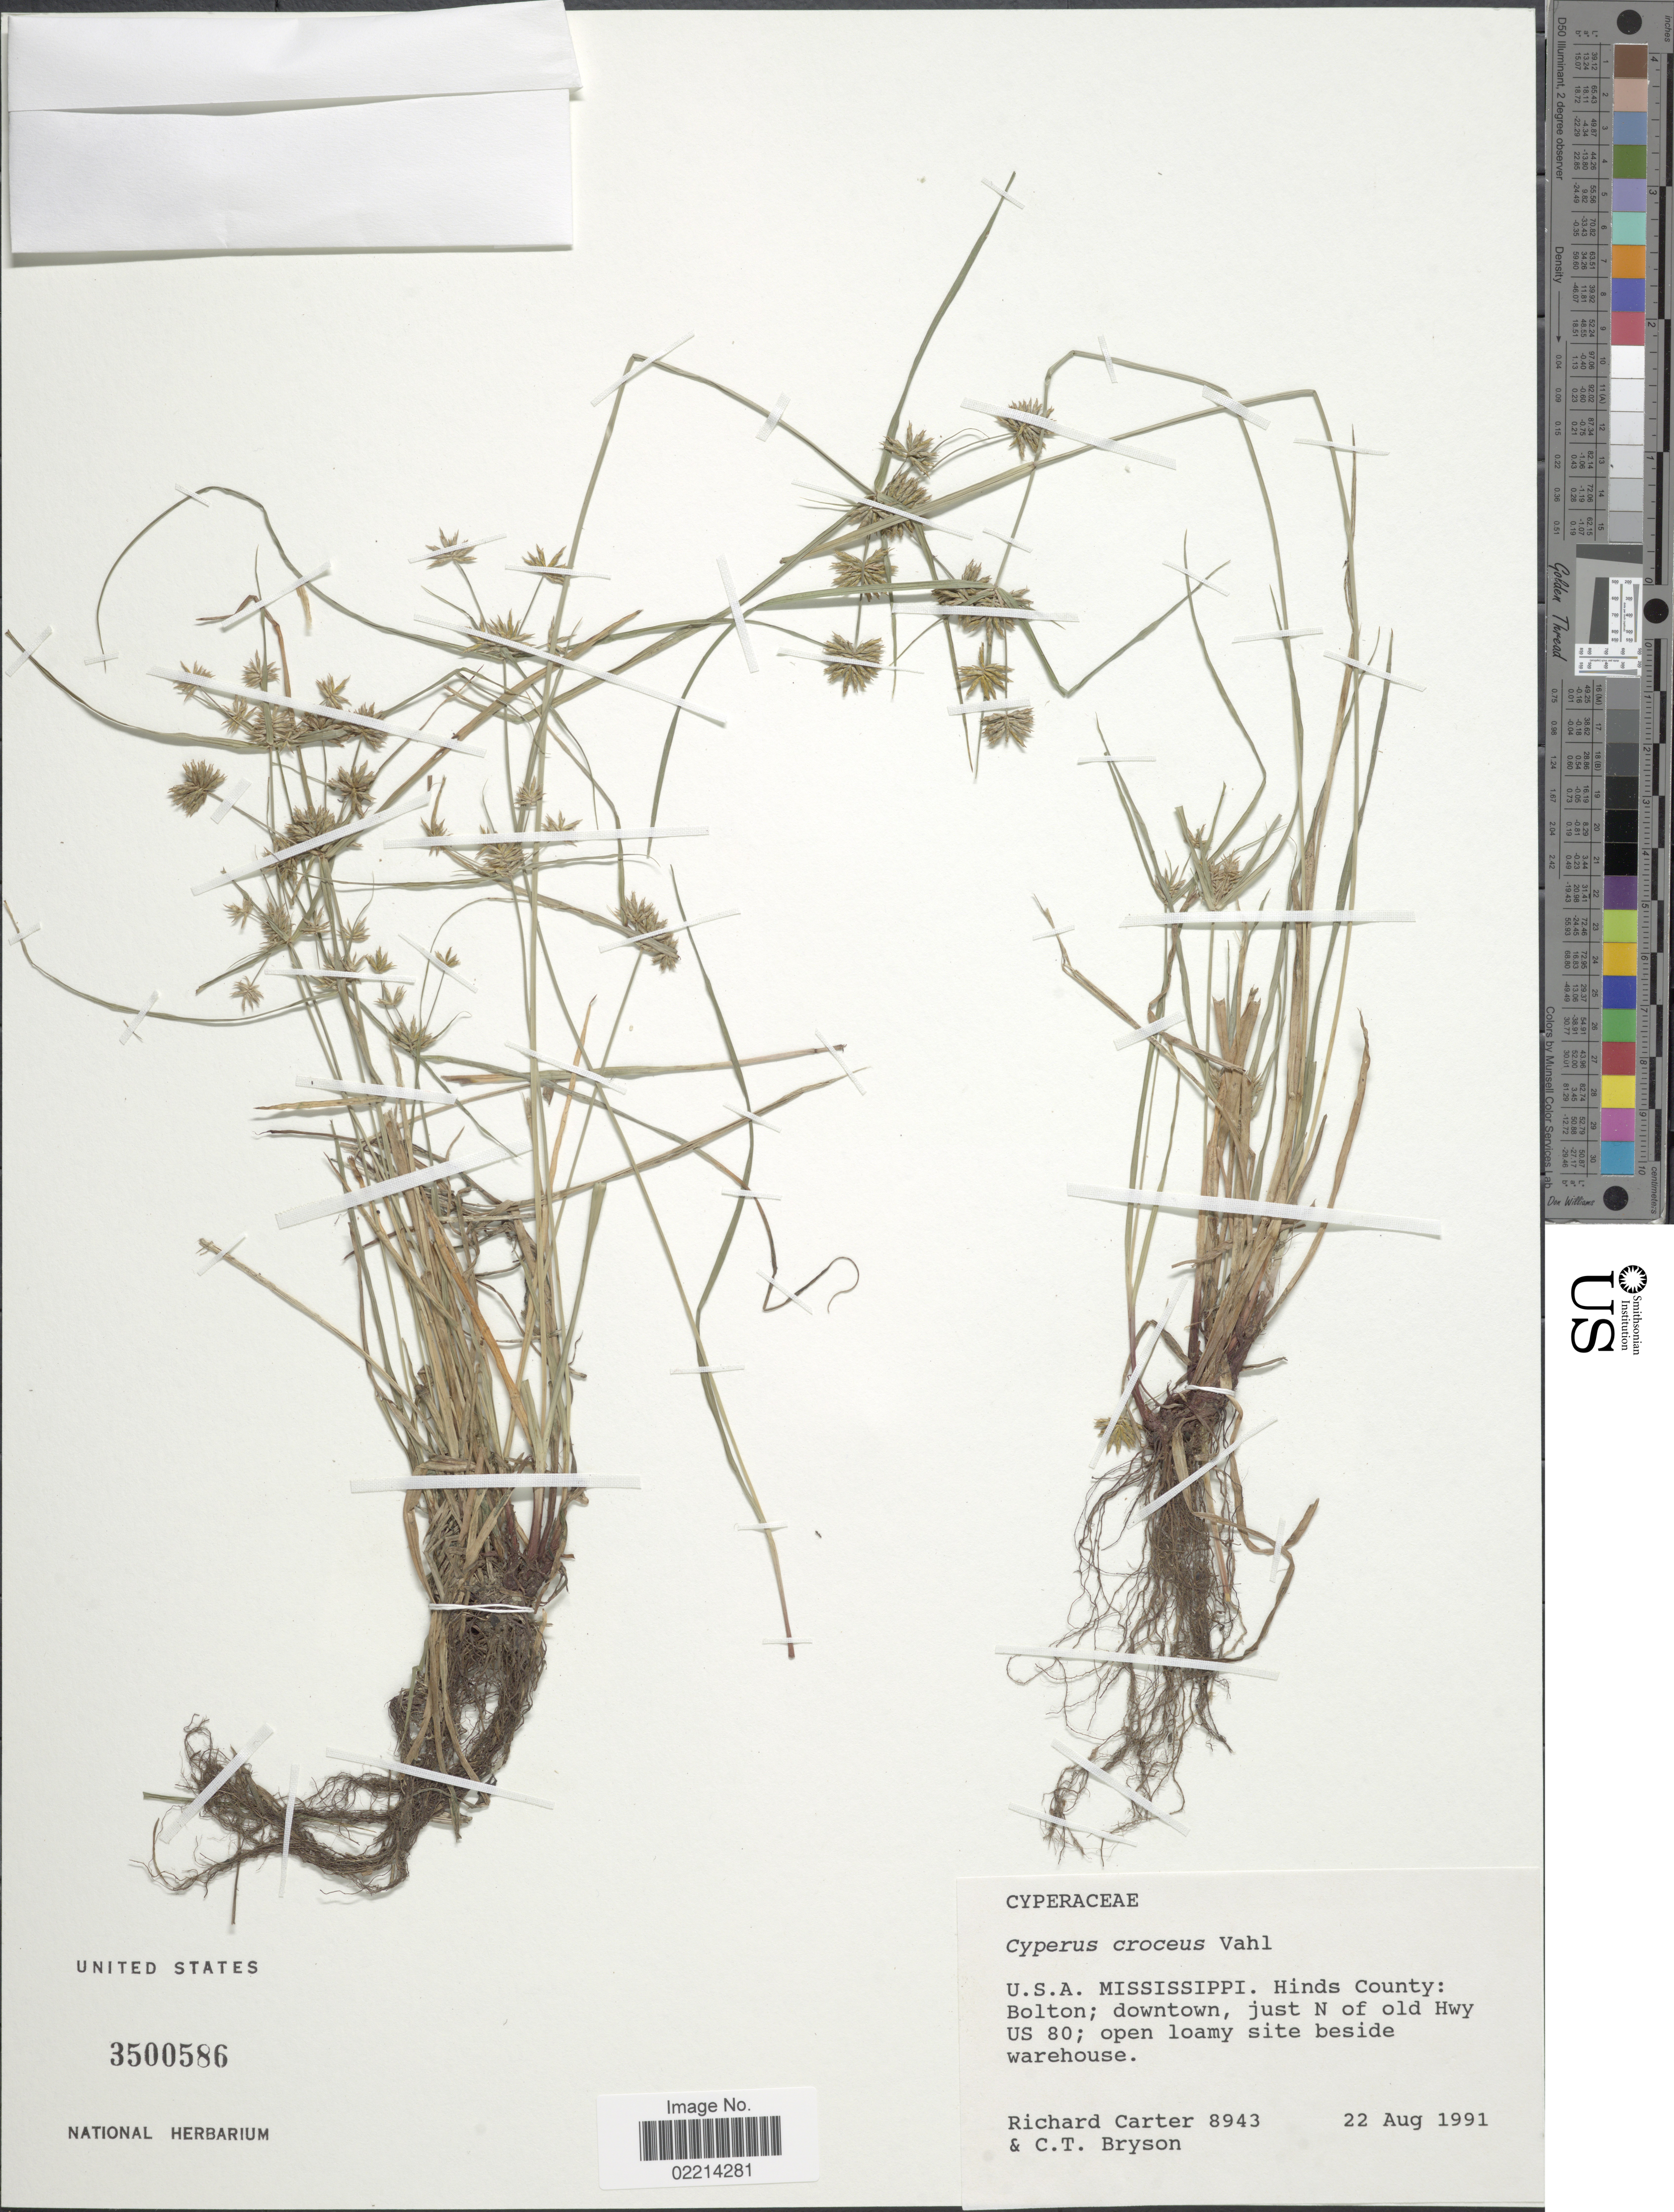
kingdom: Plantae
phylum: Tracheophyta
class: Liliopsida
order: Poales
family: Cyperaceae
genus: Cyperus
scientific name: Cyperus croceus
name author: Vahl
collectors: R. Carter & C. Bryson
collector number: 8943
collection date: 1991-08-22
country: United States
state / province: Mississippi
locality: Hinds County: Bolton; downtown, just N of old Hwy US 80; open loamy site beside warehouse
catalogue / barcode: US 3500586